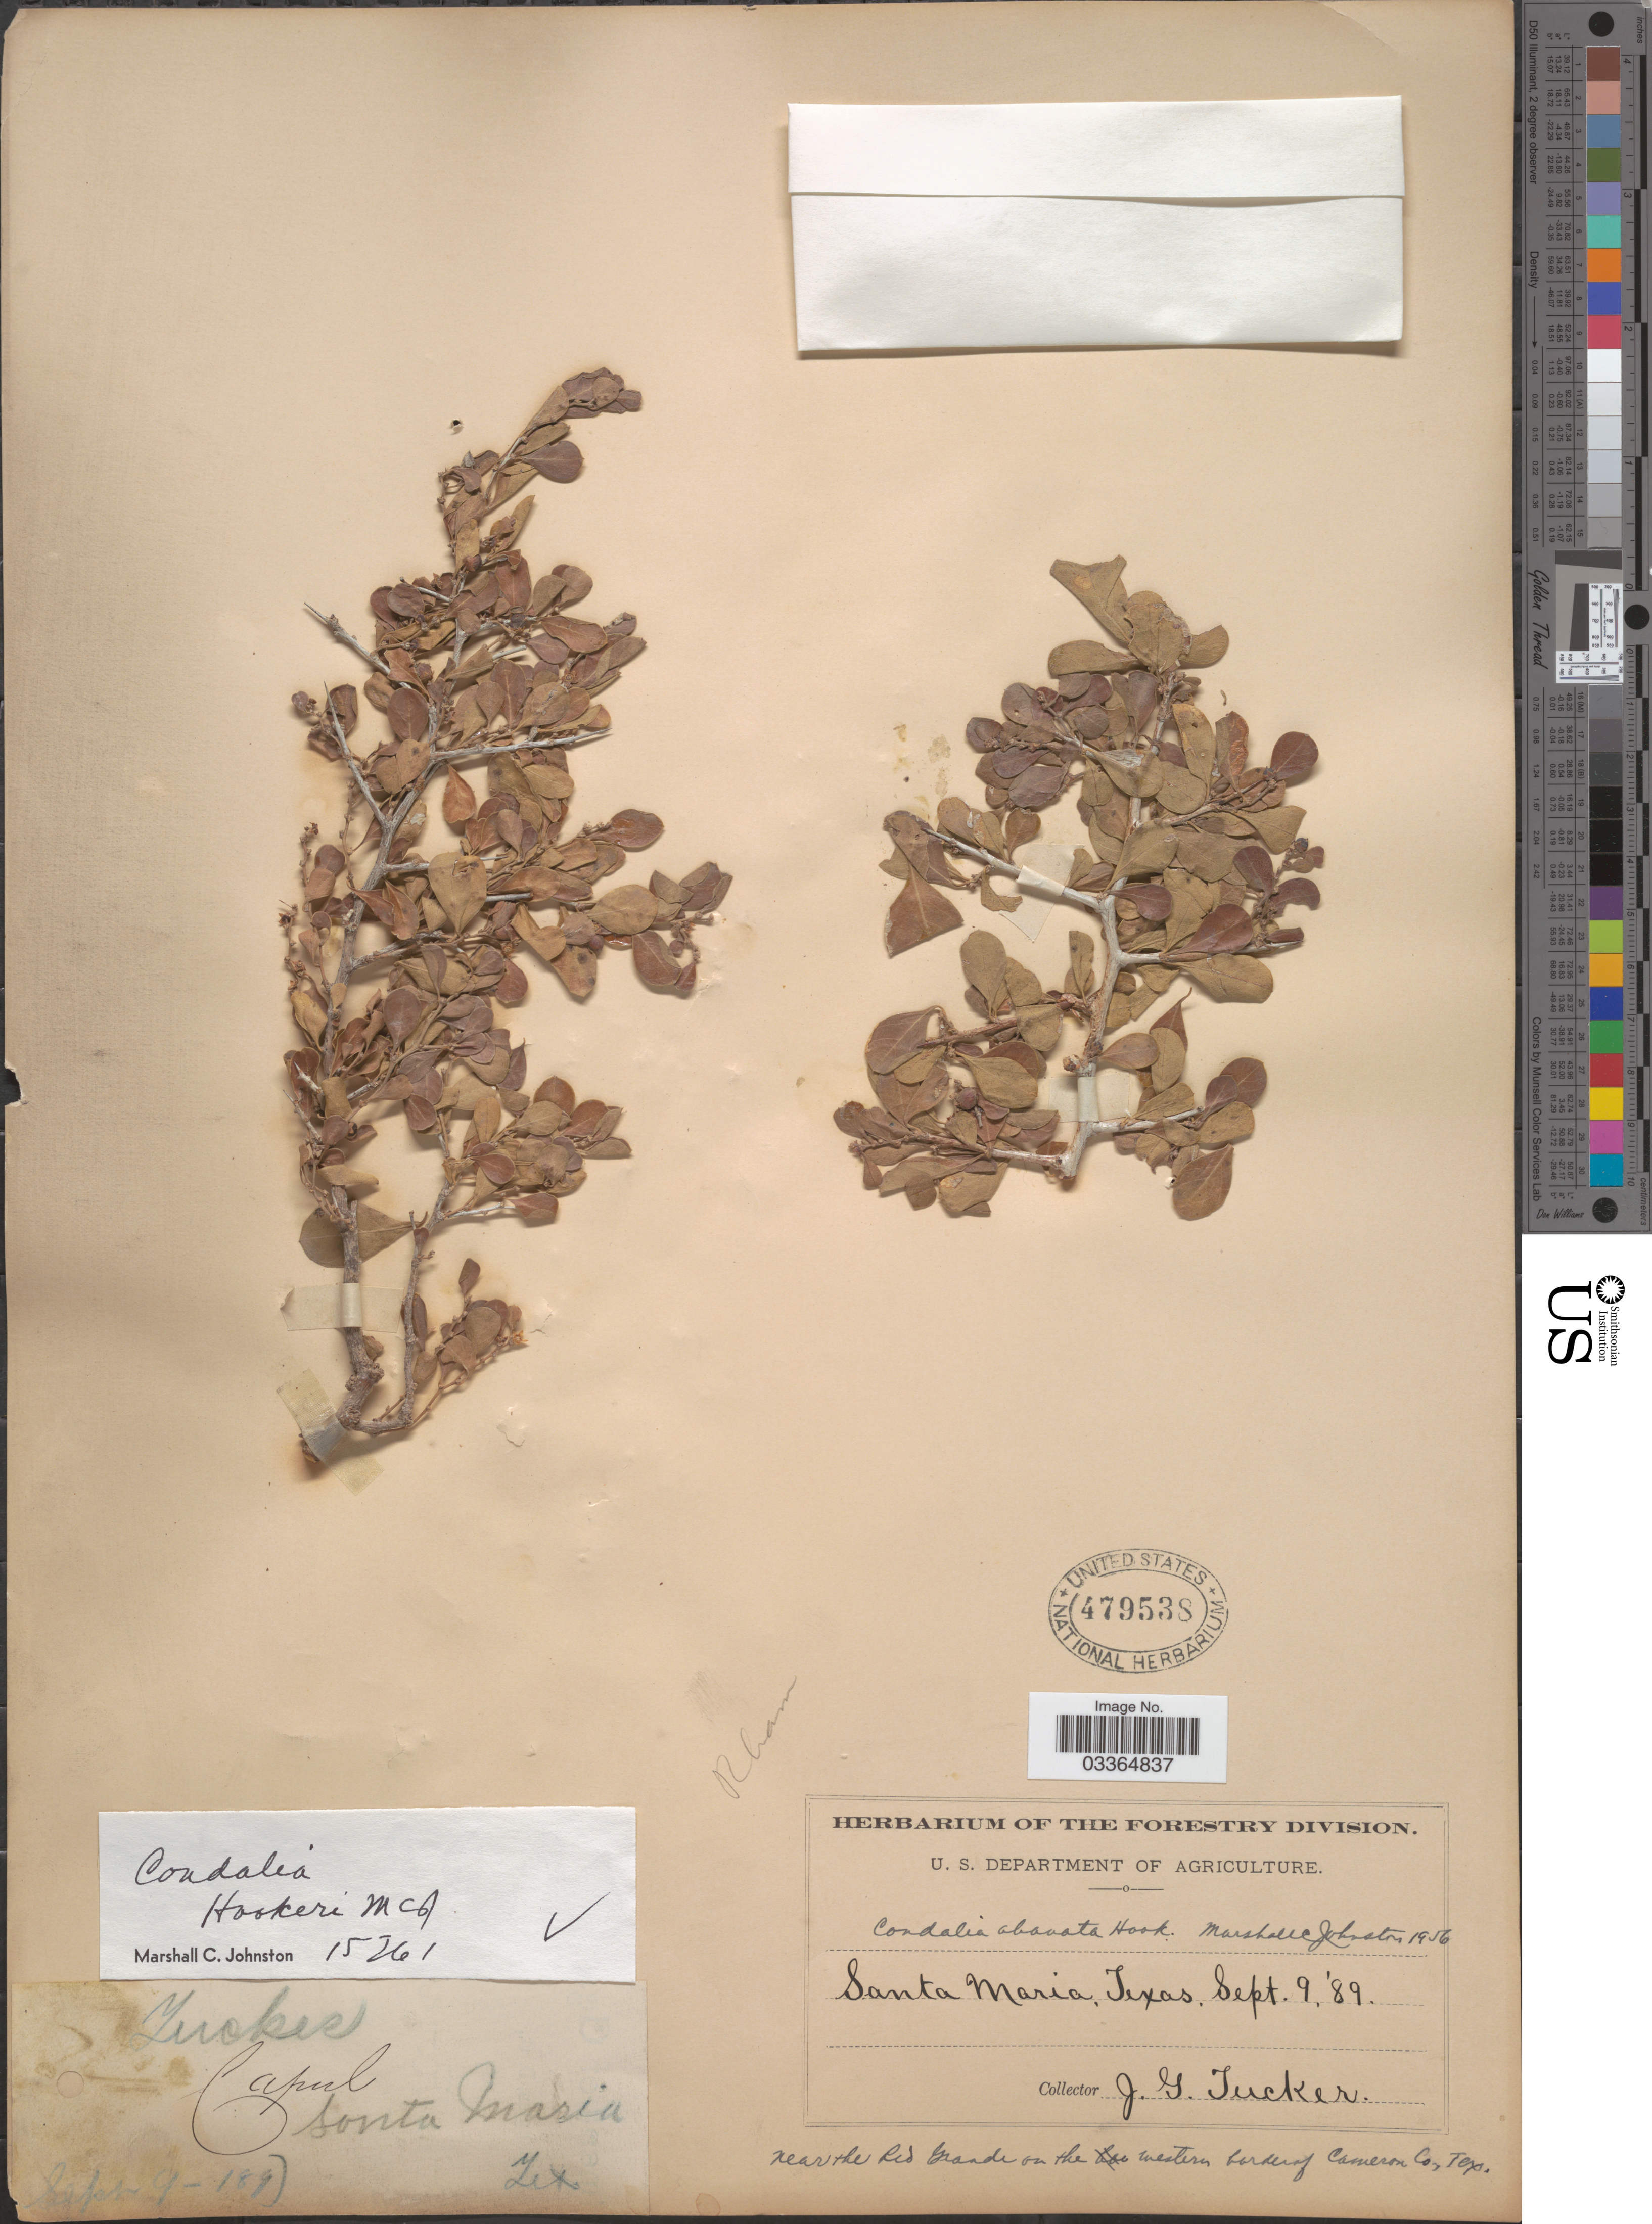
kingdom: Plantae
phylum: Tracheophyta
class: Magnoliopsida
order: Rosales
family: Rhamnaceae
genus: Condalia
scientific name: Condalia hookeri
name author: M.C. Johnst.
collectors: J. G. Tucker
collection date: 1889-09-09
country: United States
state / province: Texas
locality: Santa Maria.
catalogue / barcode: US 479538